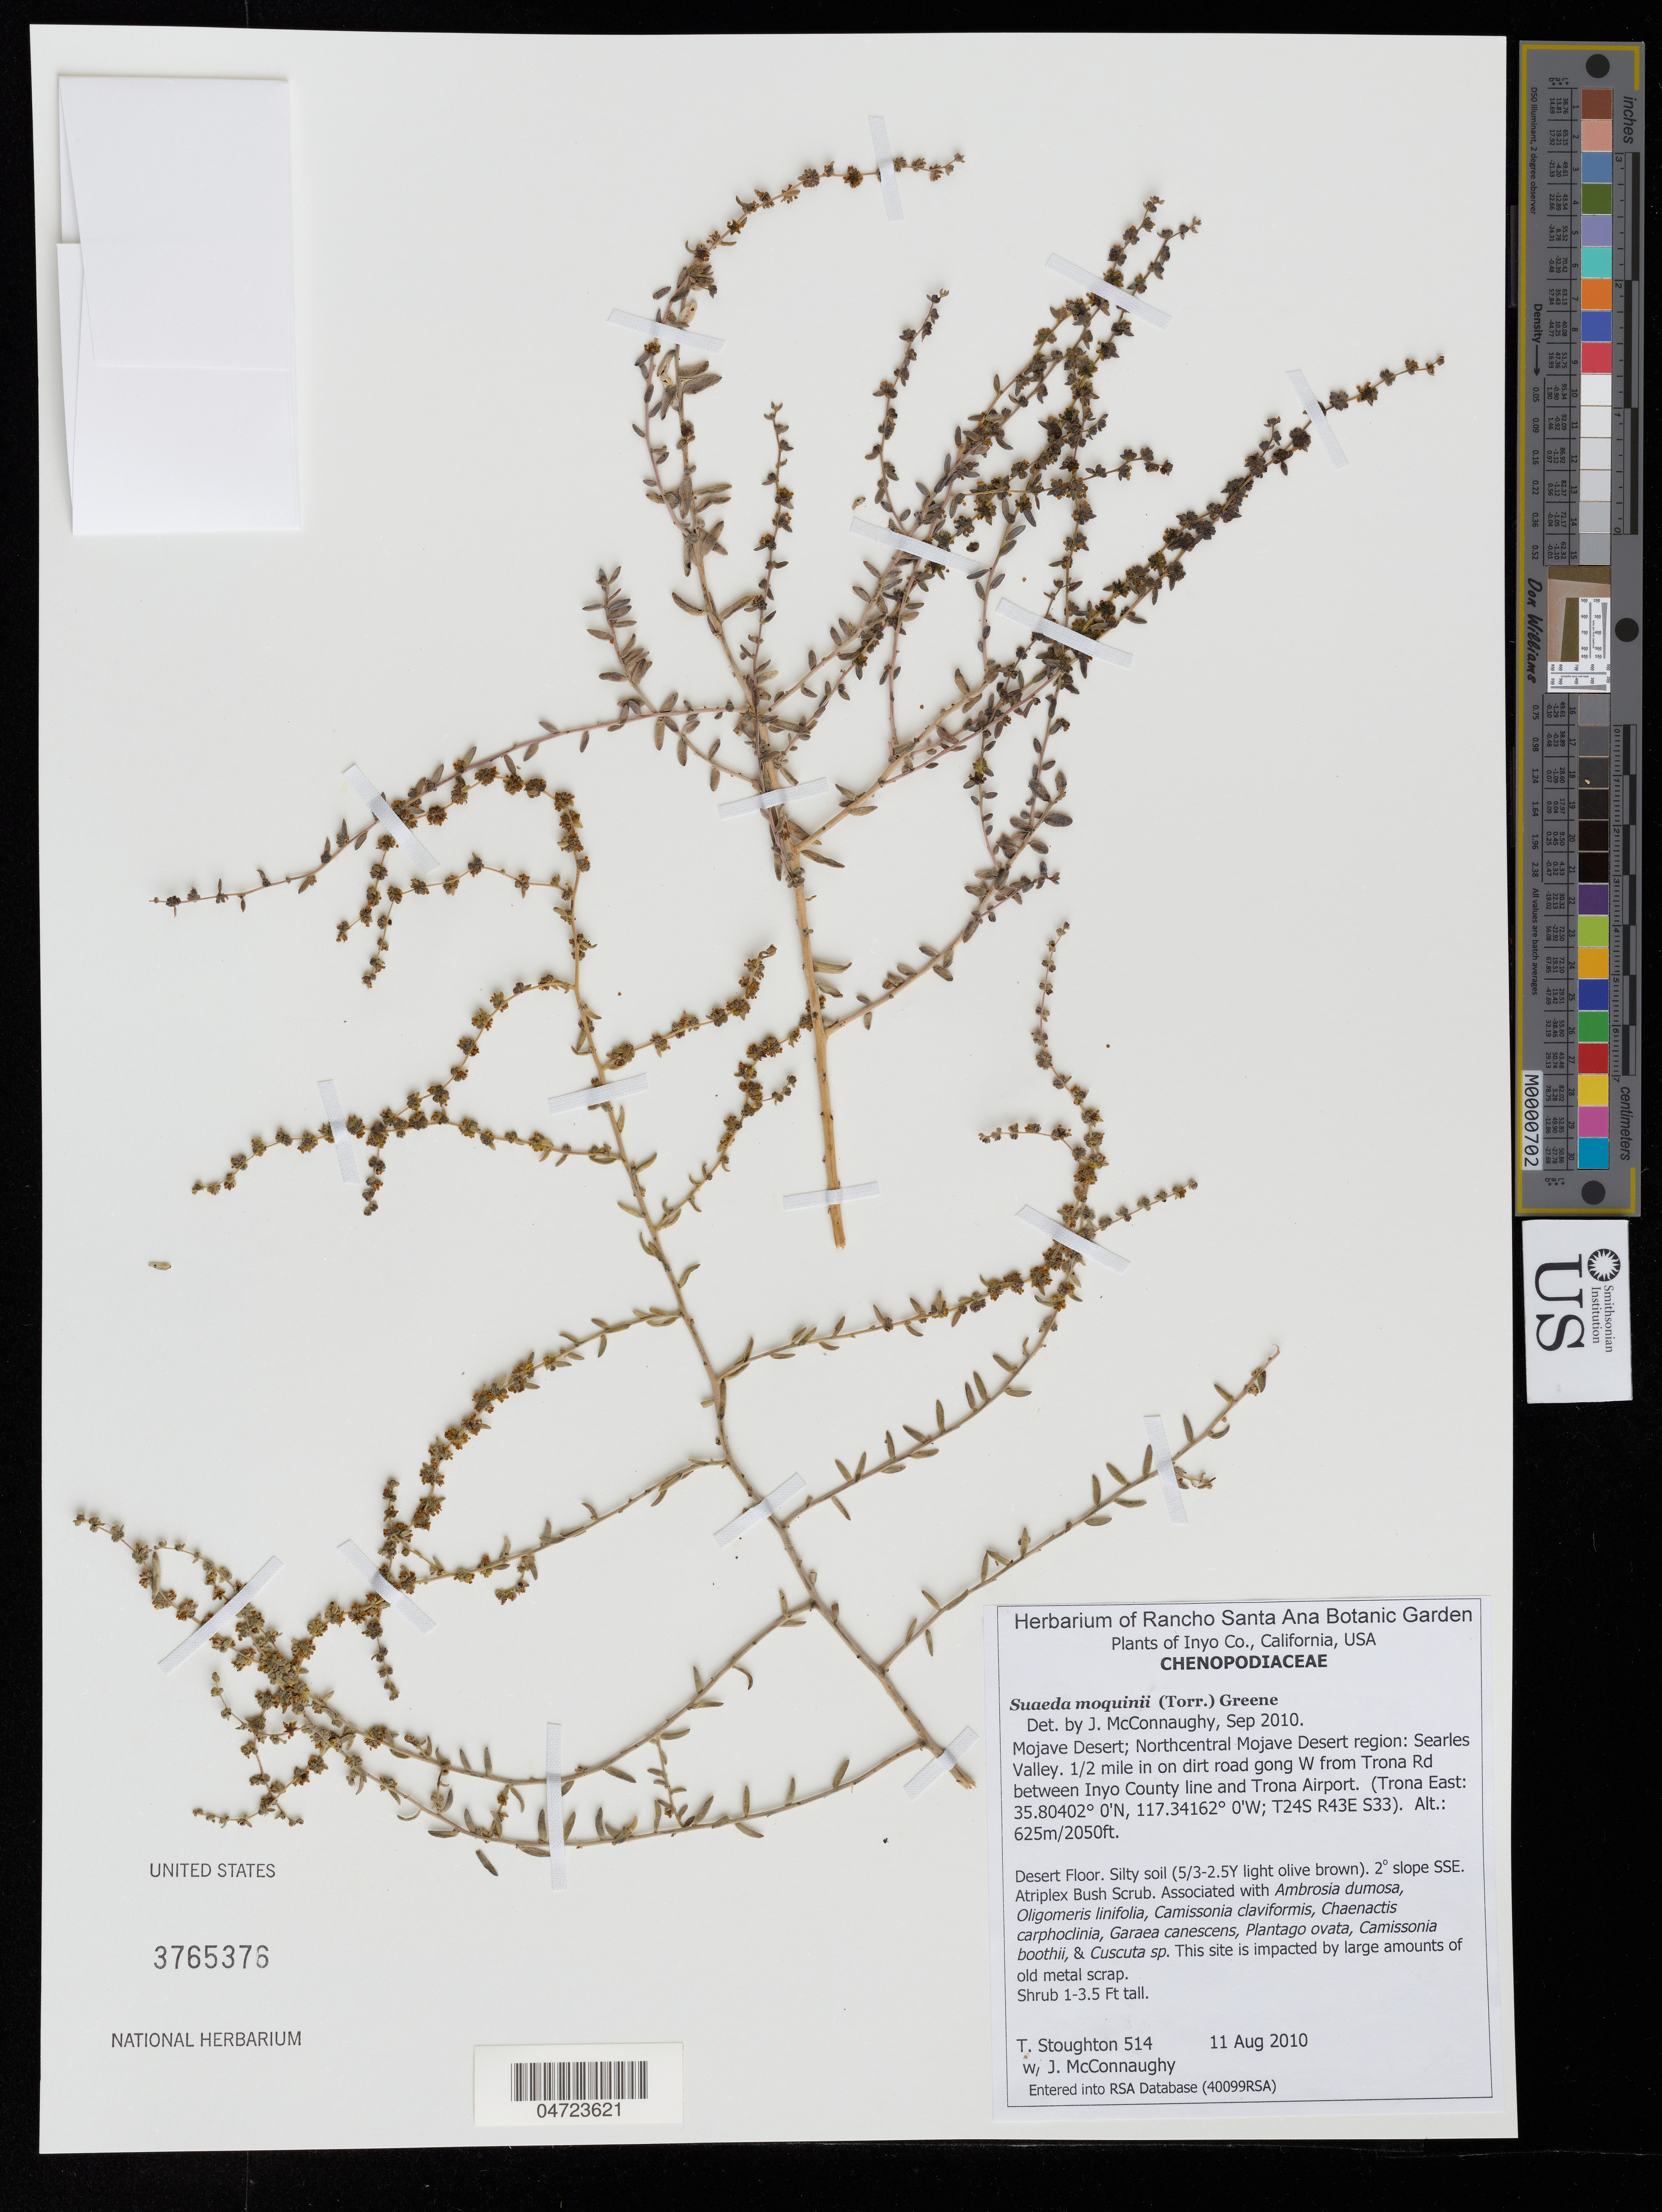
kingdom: Plantae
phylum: Tracheophyta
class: Magnoliopsida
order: Caryophyllales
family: Amaranthaceae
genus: Suaeda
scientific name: Suaeda moquinii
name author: (Torr.) Greene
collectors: T. Stoughton & J. McConnaughy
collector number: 514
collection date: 2010-08-11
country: United States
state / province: California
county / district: Inyo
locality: Inyo Co. Mojave Desert; Northcentral Mojave Desert region: Searles Valley. 1/2 mile in on dirt road gong W from Trona Rd between Inyo County line and Trona Airport. (Trona East: T24S R43E S33).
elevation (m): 625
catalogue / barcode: US 3765376